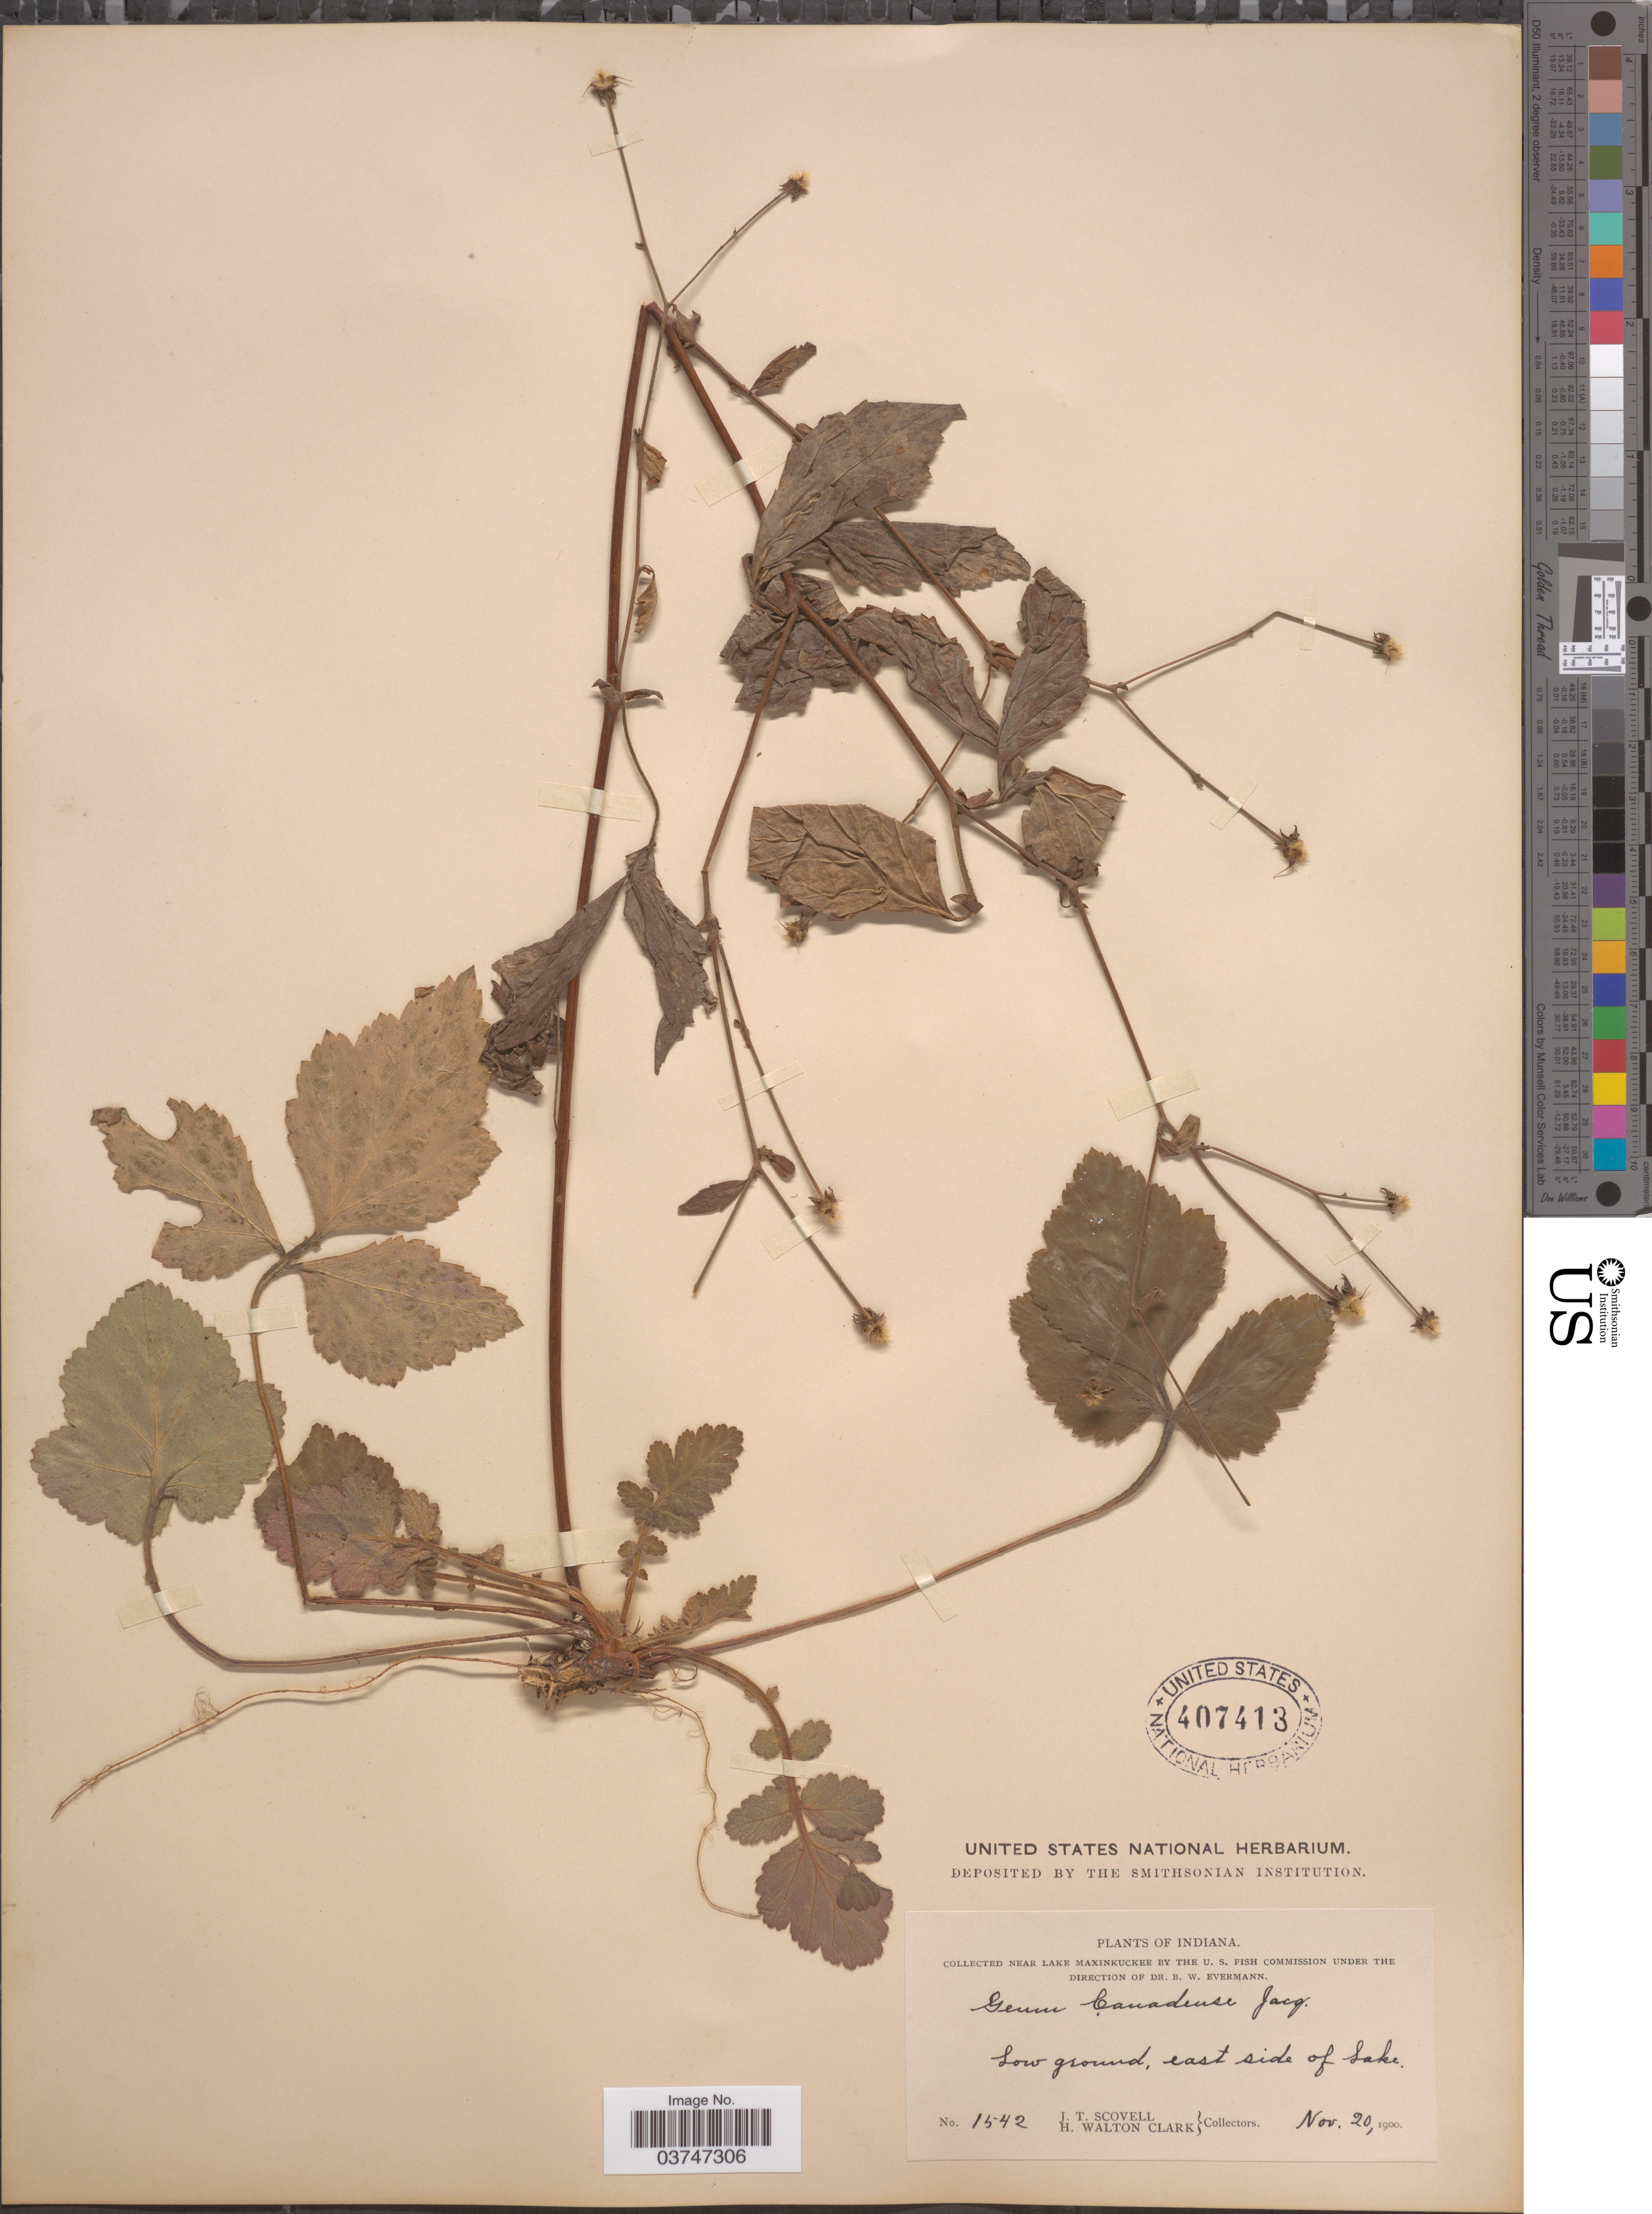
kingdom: Plantae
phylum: Tracheophyta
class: Magnoliopsida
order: Rosales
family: Rosaceae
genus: Geum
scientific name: Geum canadense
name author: Jacq.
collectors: J. T. Scovell & H. W. Clark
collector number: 1542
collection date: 1900-11-20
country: United States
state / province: Indiana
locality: Near Lake Maxinkuckee. East side of Lake.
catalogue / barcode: US 407413